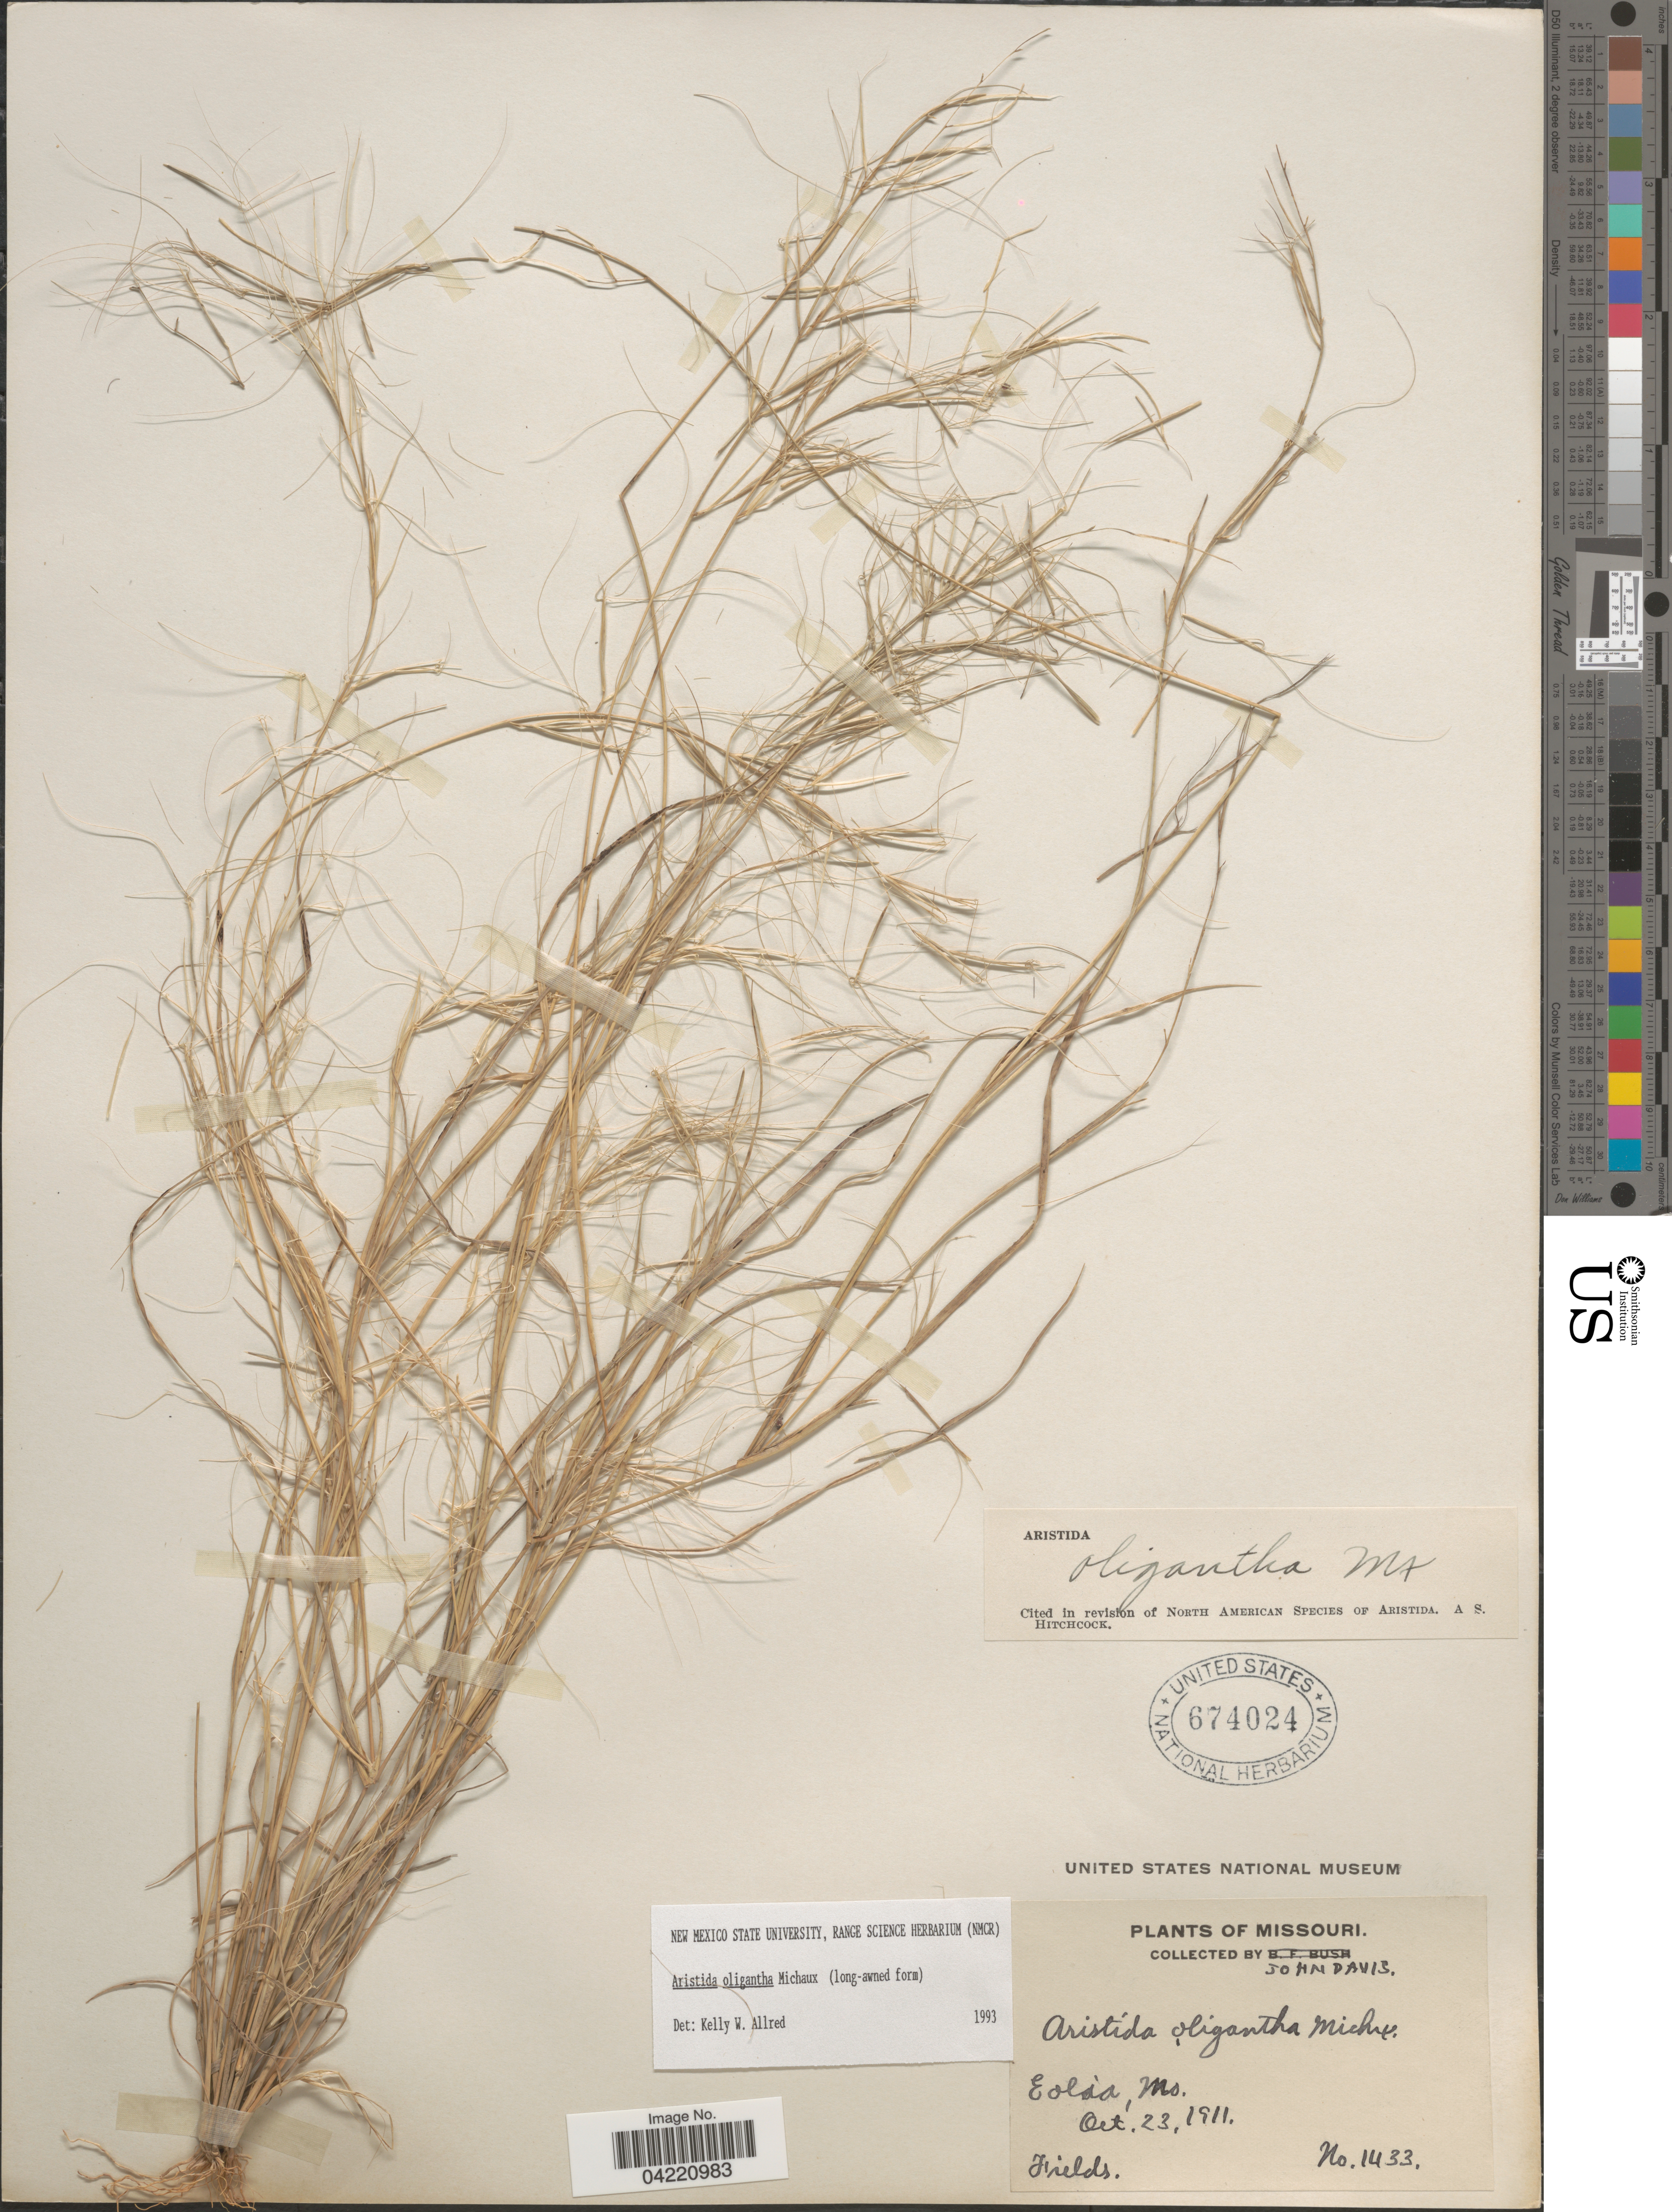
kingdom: Plantae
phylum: Tracheophyta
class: Liliopsida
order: Poales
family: Poaceae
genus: Aristida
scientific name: Aristida oligantha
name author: Michx.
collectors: J. Davis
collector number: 1433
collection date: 1911-10-23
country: United States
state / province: Missouri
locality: Eolia.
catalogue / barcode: US 674024